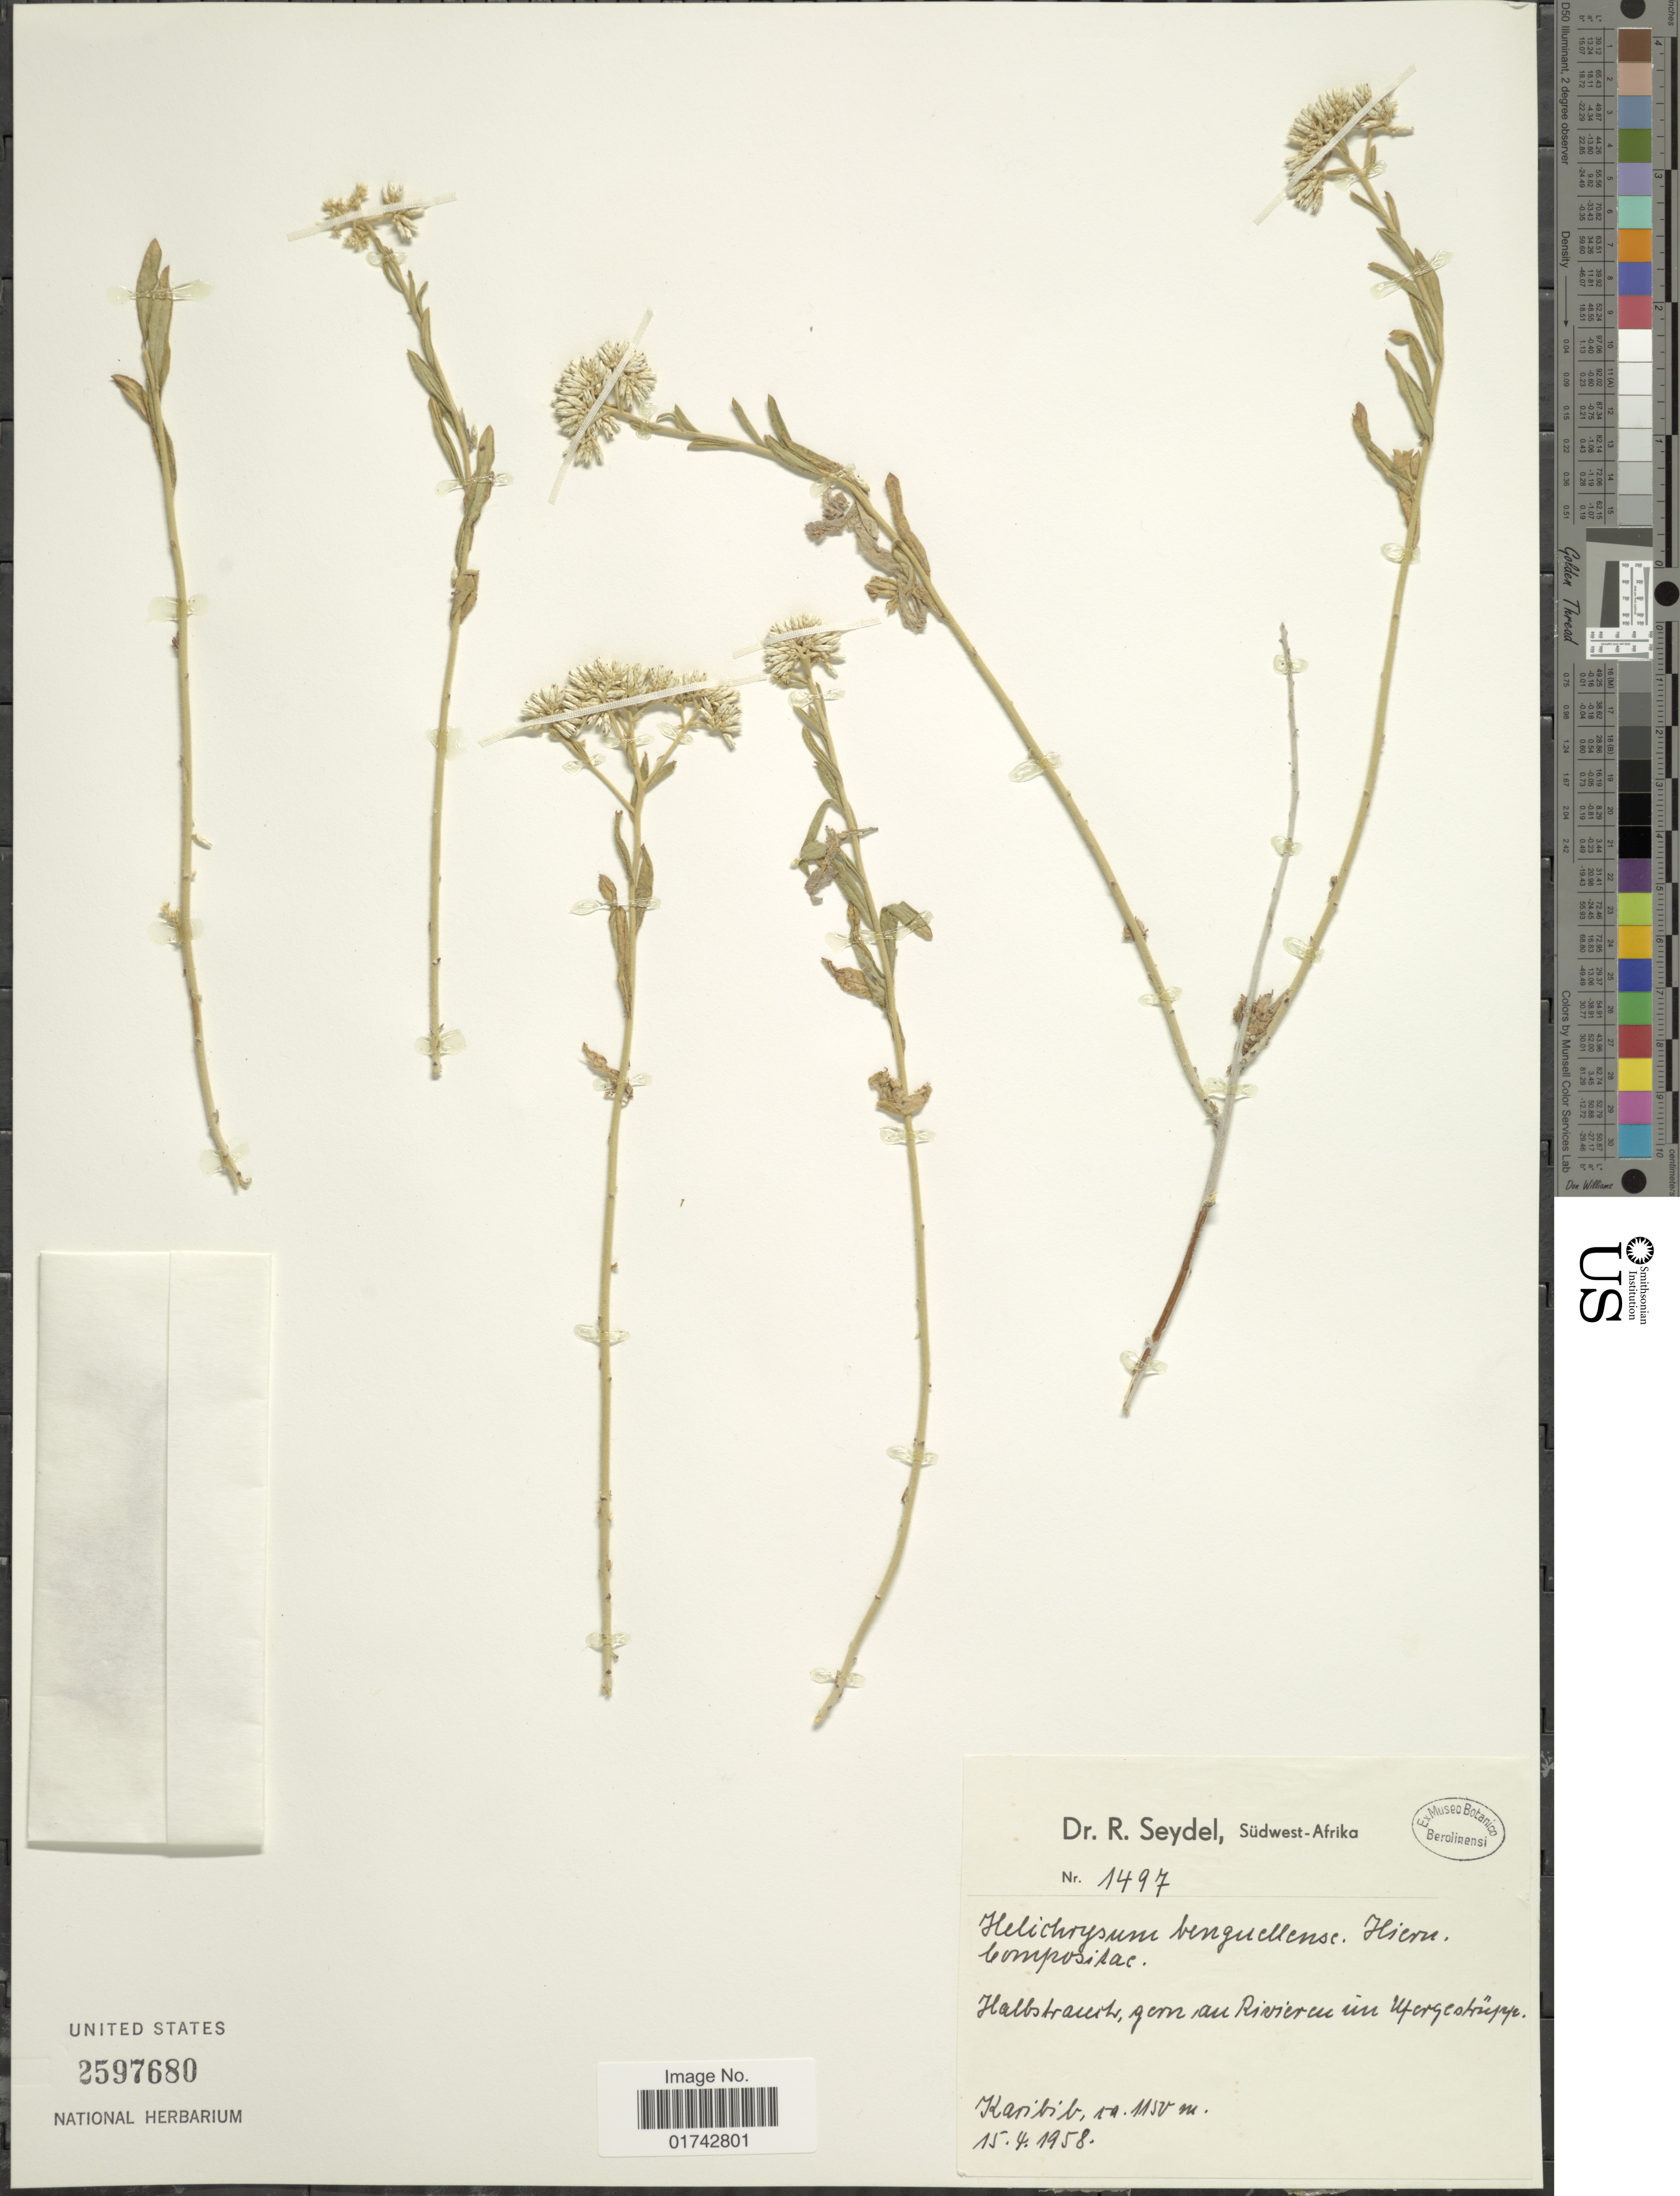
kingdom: Plantae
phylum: Tracheophyta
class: Magnoliopsida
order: Asterales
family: Asteraceae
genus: Helichrysum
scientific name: Helichrysum benguellense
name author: Hiern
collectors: R. Seydel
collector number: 1497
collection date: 1958-04-15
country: Namibia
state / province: Erongo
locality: Karibib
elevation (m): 1150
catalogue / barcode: US 2597680